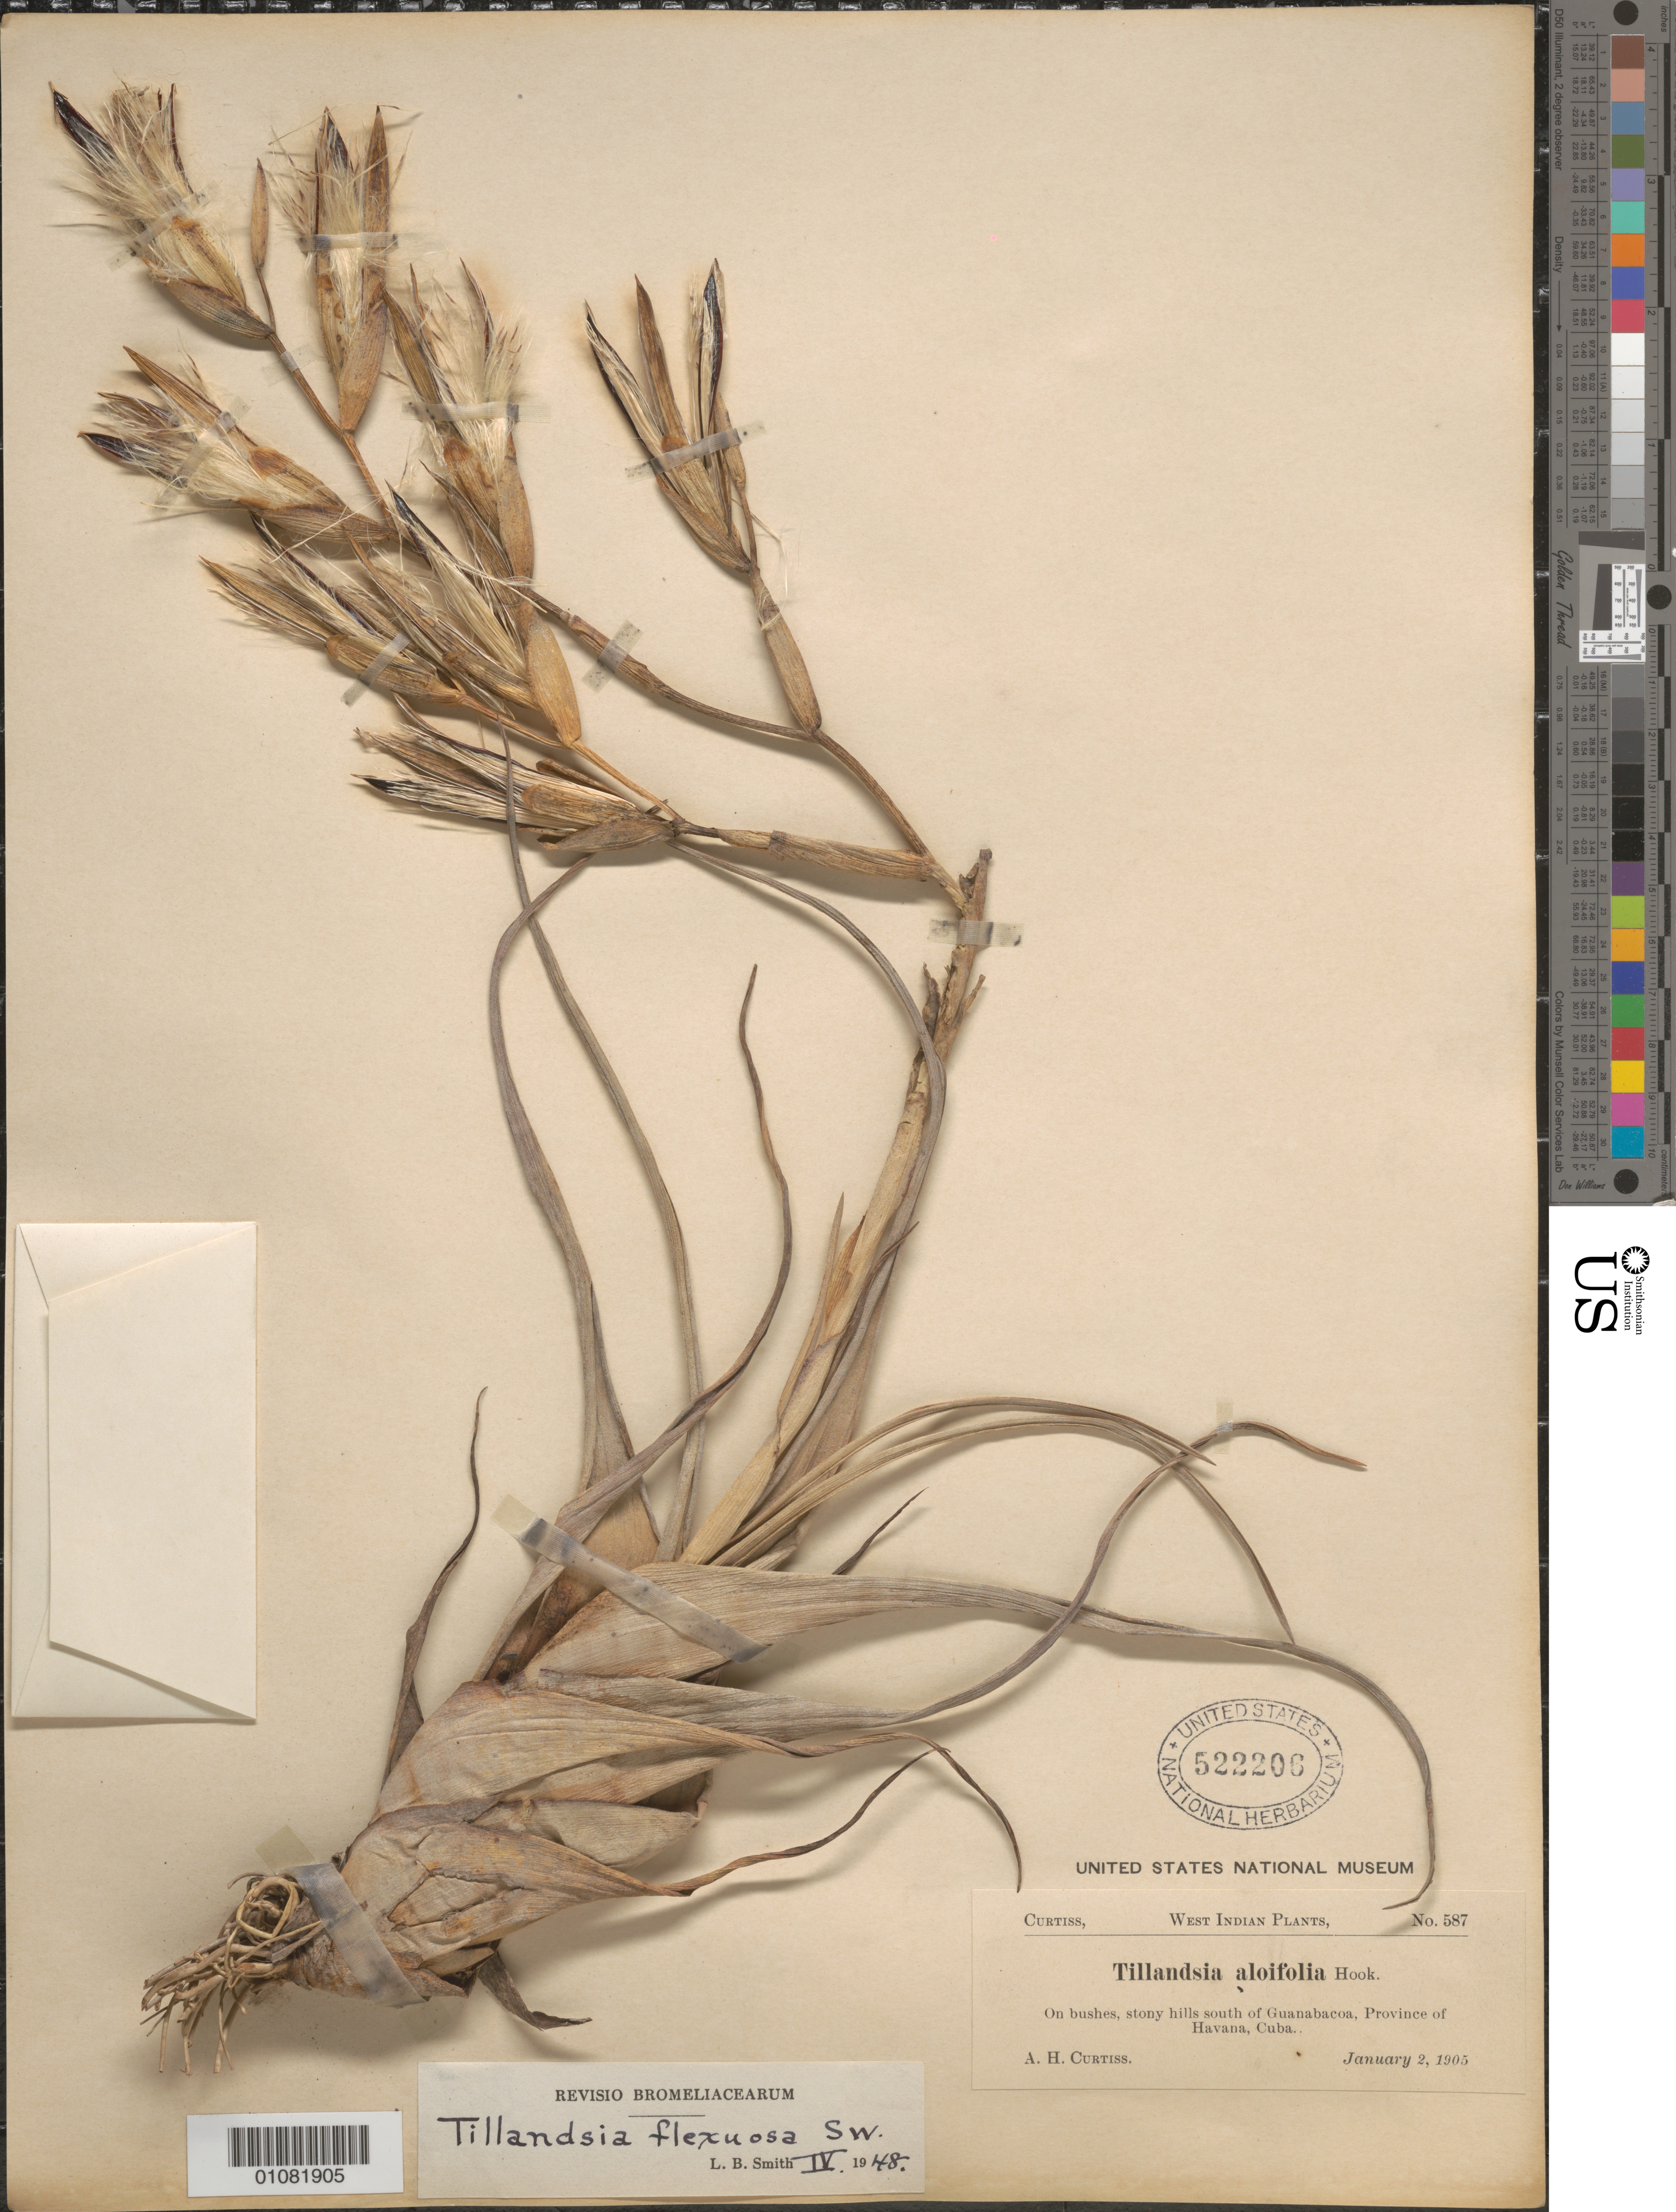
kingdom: Plantae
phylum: Tracheophyta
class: Liliopsida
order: Poales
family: Bromeliaceae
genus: Tillandsia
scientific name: Tillandsia flexuosa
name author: Sw.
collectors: A. H. Curtiss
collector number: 587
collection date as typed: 02 Jan 1905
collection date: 1905-01-02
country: Cuba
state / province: La Habana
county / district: Municipio Guanabacoa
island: Cuba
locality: S of Guanabacoa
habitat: On bushes, stony hills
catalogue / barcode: US 522206